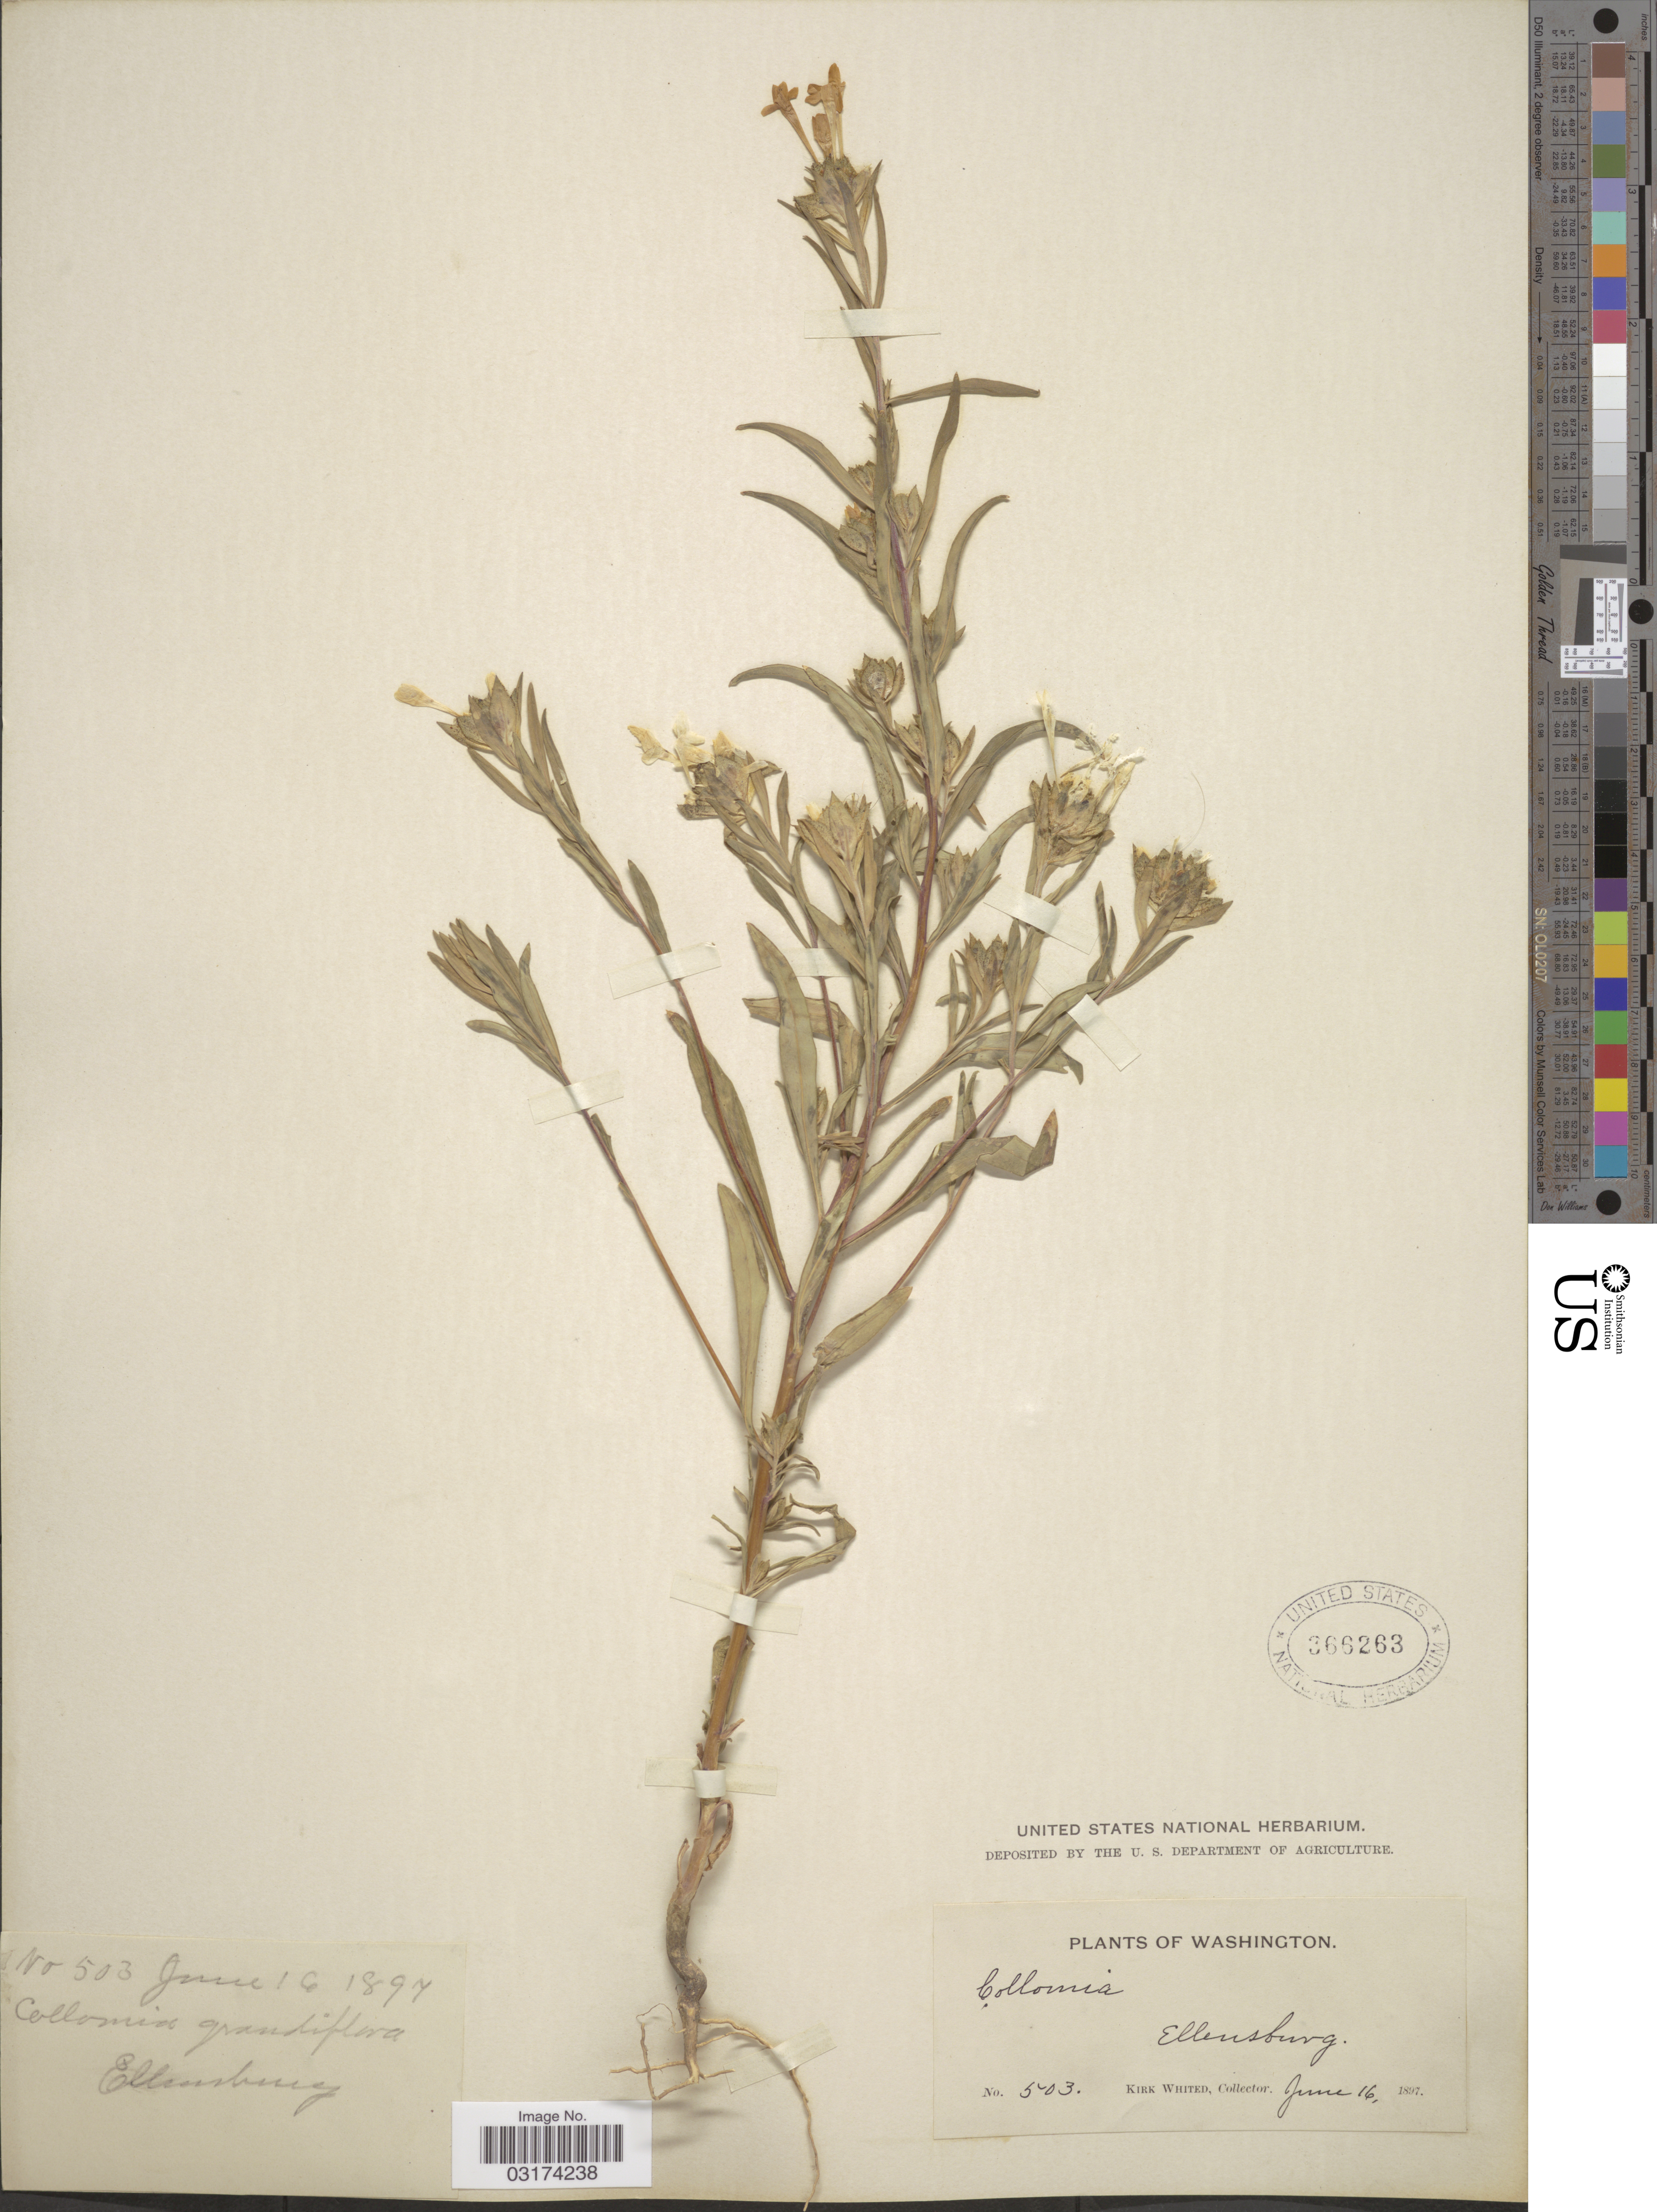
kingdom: Plantae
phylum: Tracheophyta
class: Magnoliopsida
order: Ericales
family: Polemoniaceae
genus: Collomia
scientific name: Collomia grandiflora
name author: Douglas ex Lindl.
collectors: K. Whited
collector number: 503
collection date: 1897-06-16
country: United States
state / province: Washington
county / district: Kittitas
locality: Ellensburg.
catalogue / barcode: US 366263